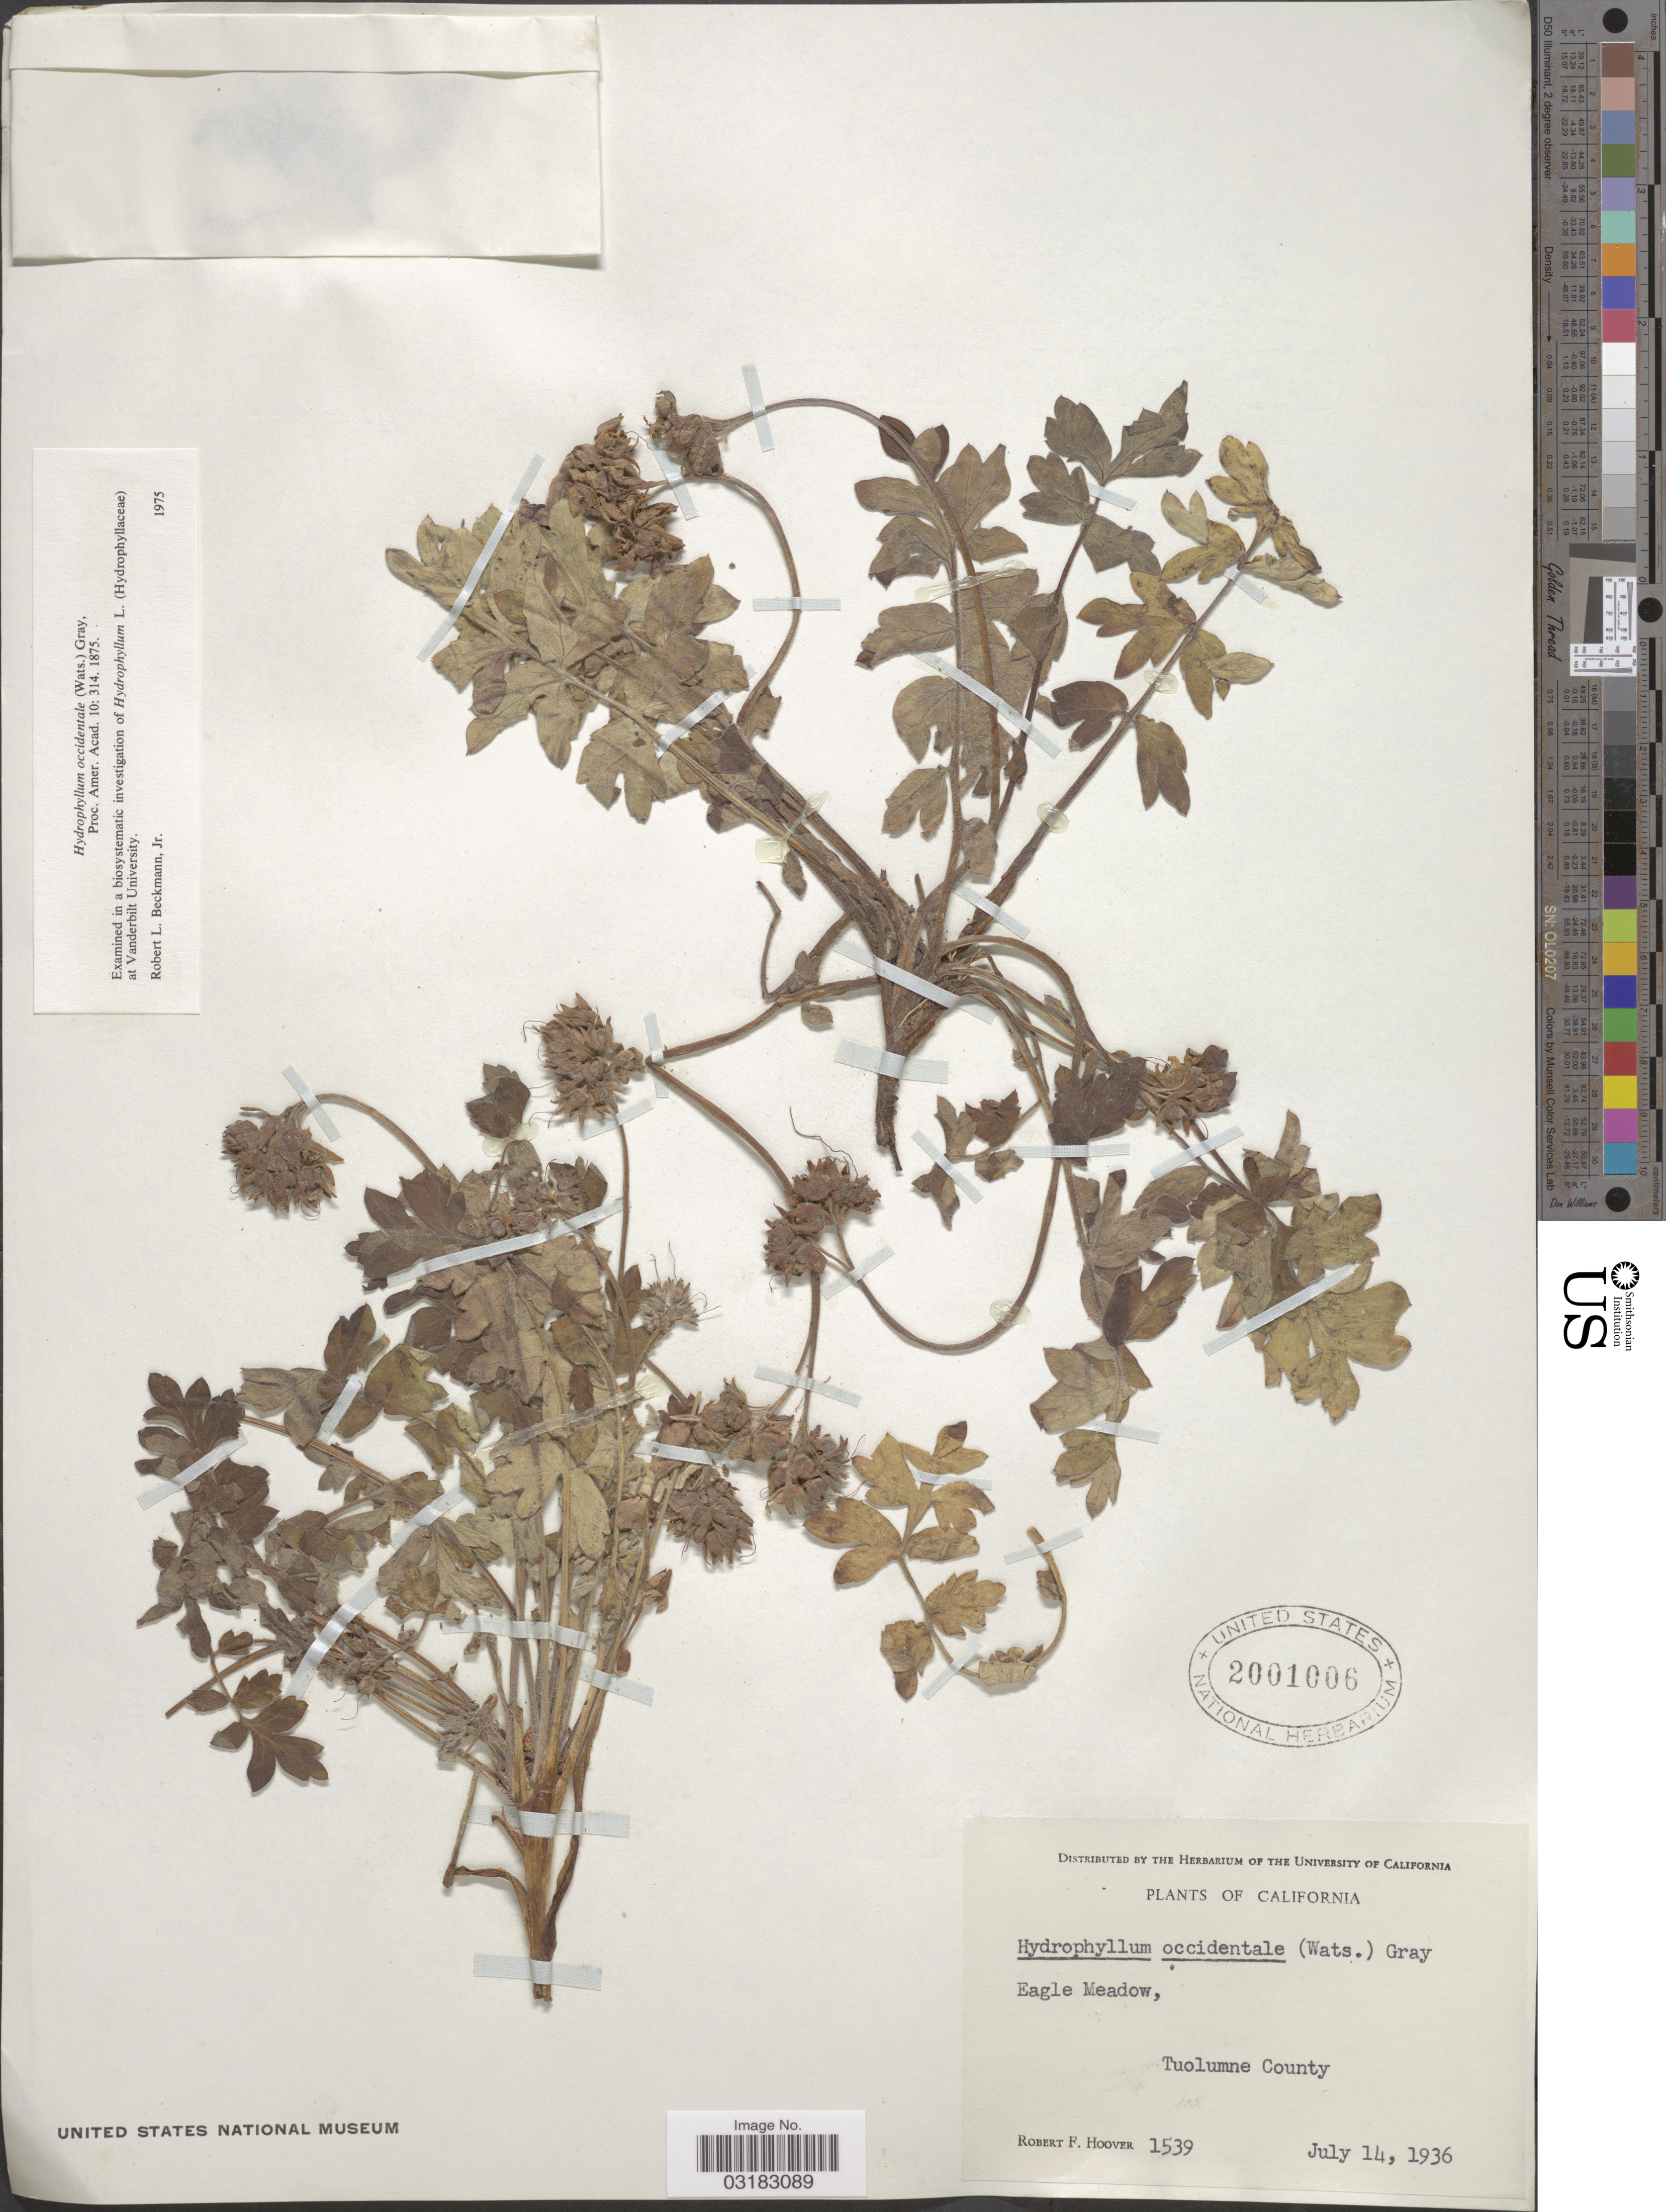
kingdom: Plantae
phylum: Tracheophyta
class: Magnoliopsida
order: Boraginales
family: Hydrophyllaceae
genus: Hydrophyllum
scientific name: Hydrophyllum occidentale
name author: (S. Watson) A. Gray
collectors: R. F. Hoover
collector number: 1539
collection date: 1936-07-14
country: United States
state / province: California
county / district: Tuolumne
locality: Eagle Meadow, Tuolumne County.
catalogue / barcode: US 2001006